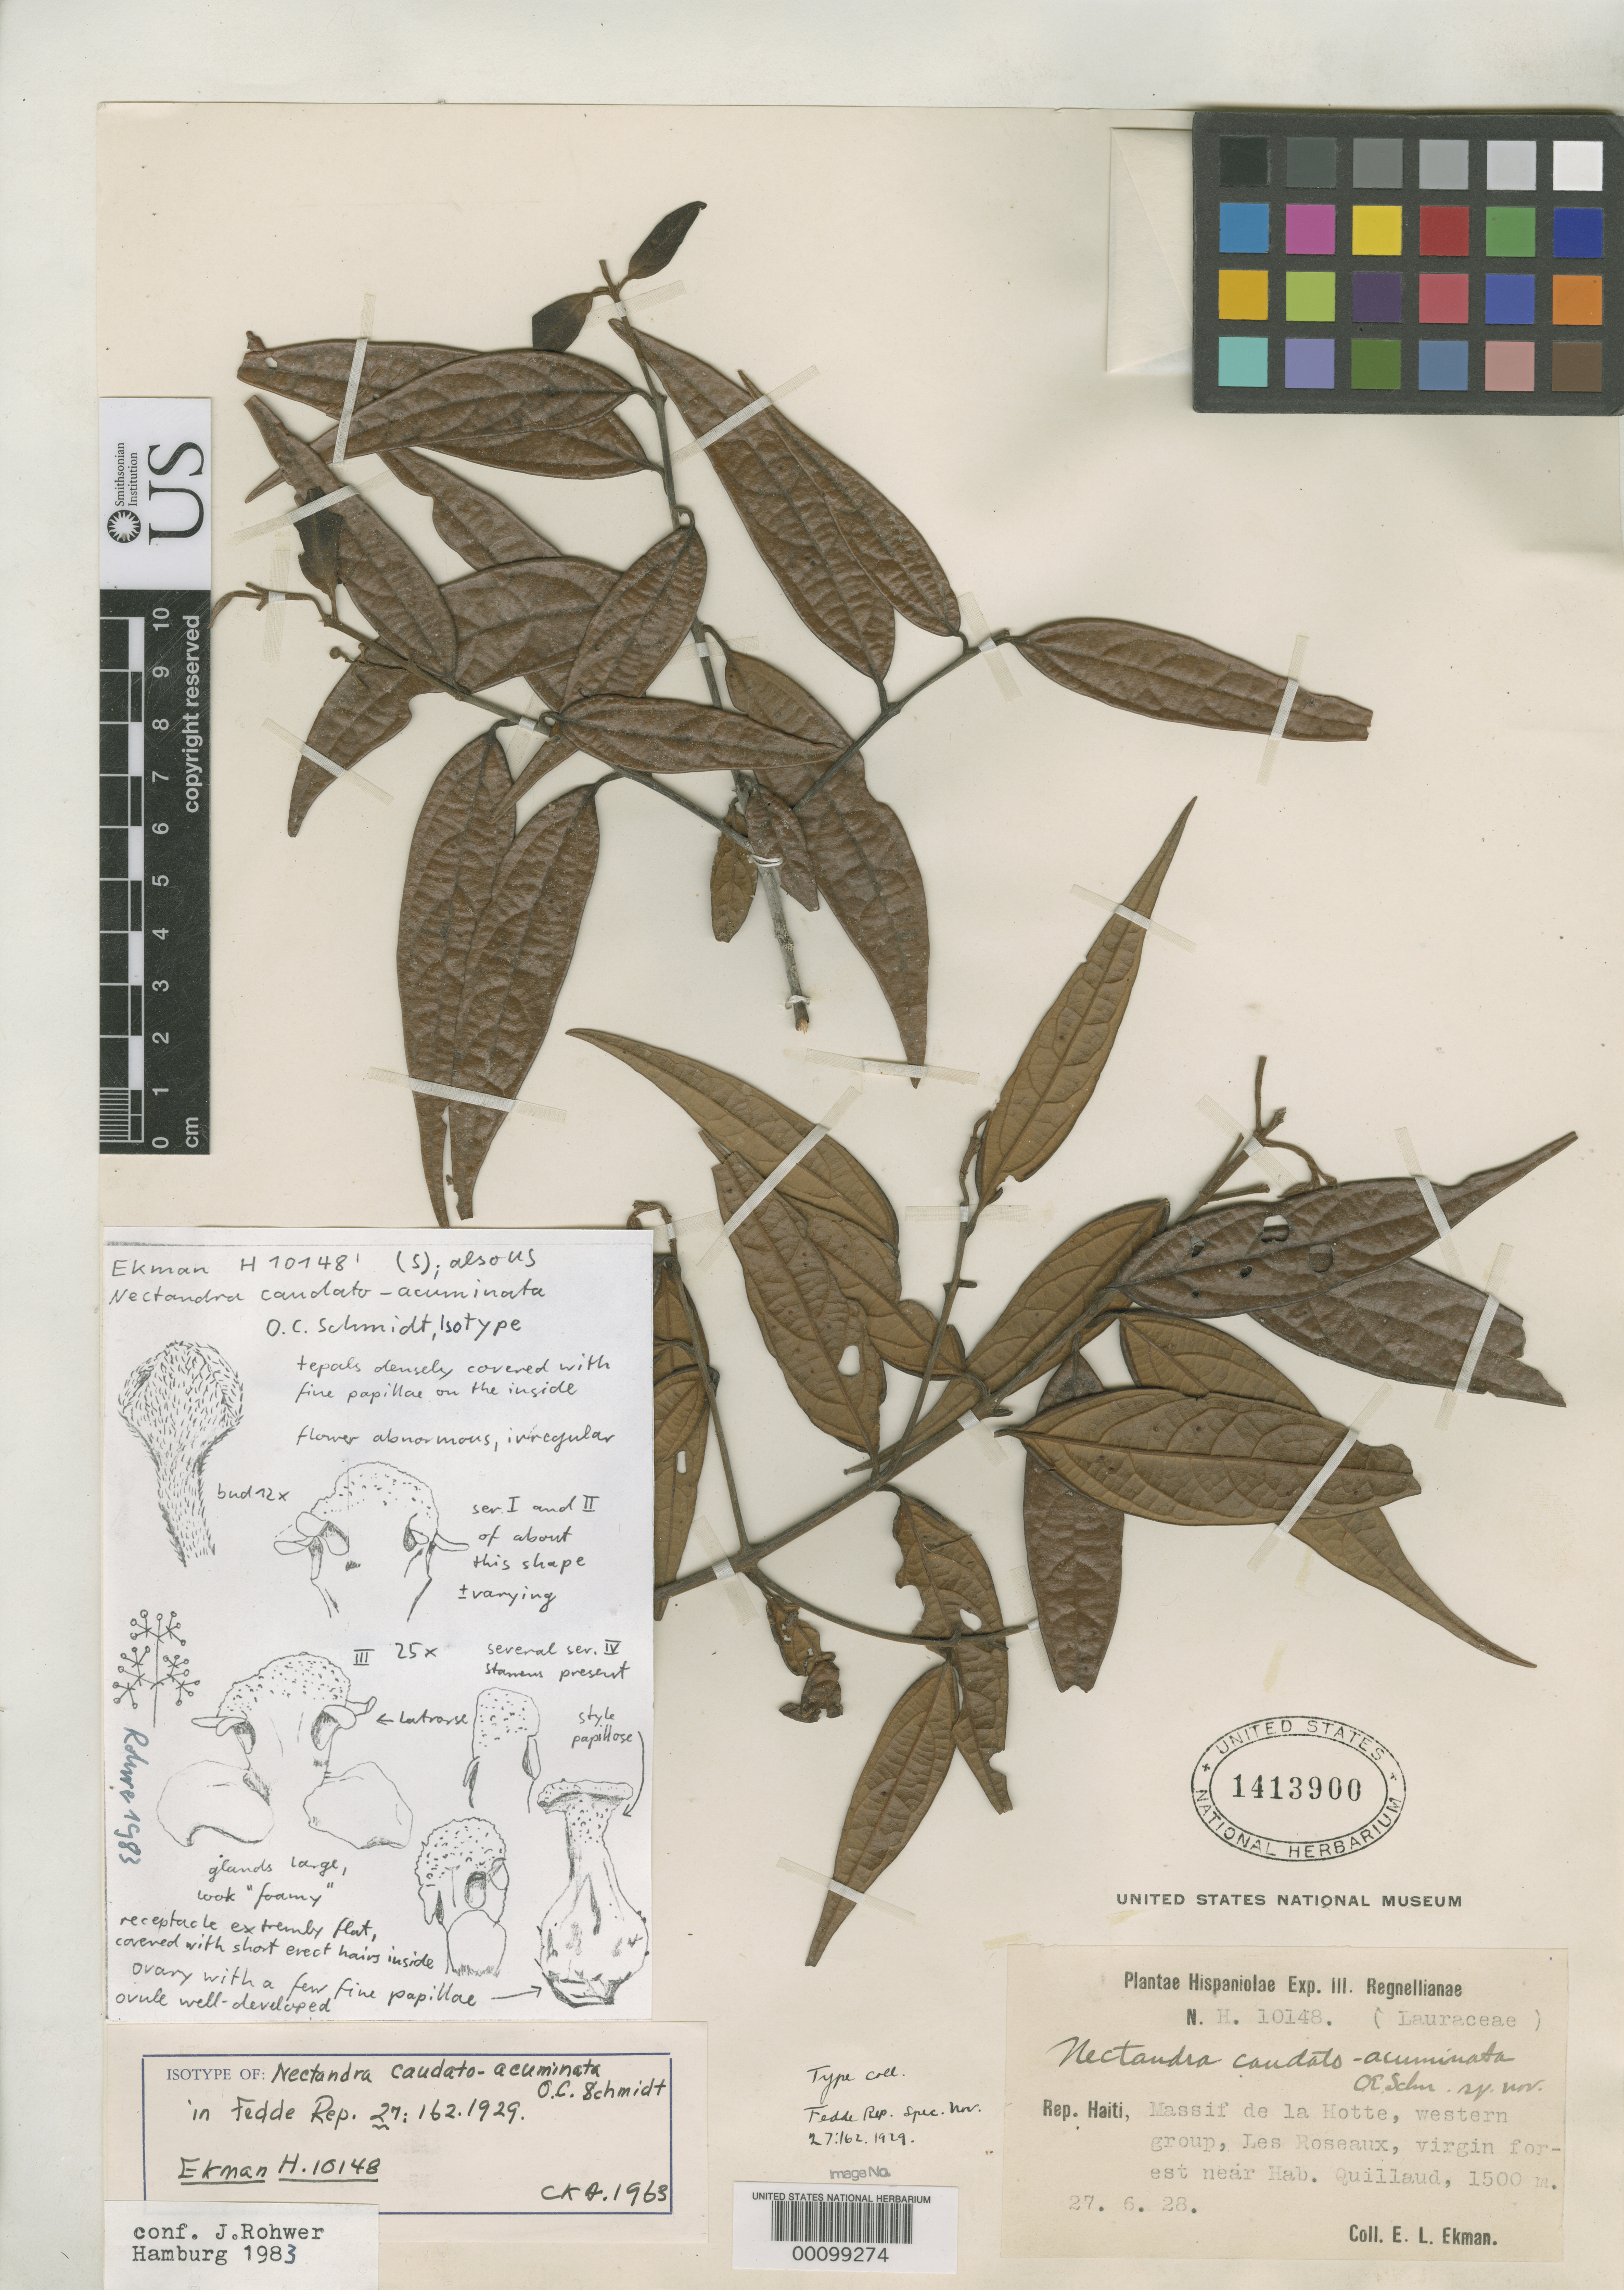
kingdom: Plantae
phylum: Tracheophyta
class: Magnoliopsida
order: Laurales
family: Lauraceae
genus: Nectandra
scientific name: Nectandra caudato-acuminata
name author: O.C. Schmidt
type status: Isotype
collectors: E. L. Ekman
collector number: H 10148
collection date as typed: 27 Jun 1928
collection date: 1928-06-27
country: Haiti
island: Hispaniola Island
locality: Massif de La Hotte, Leroseaux, Quilland.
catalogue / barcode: US 1413900